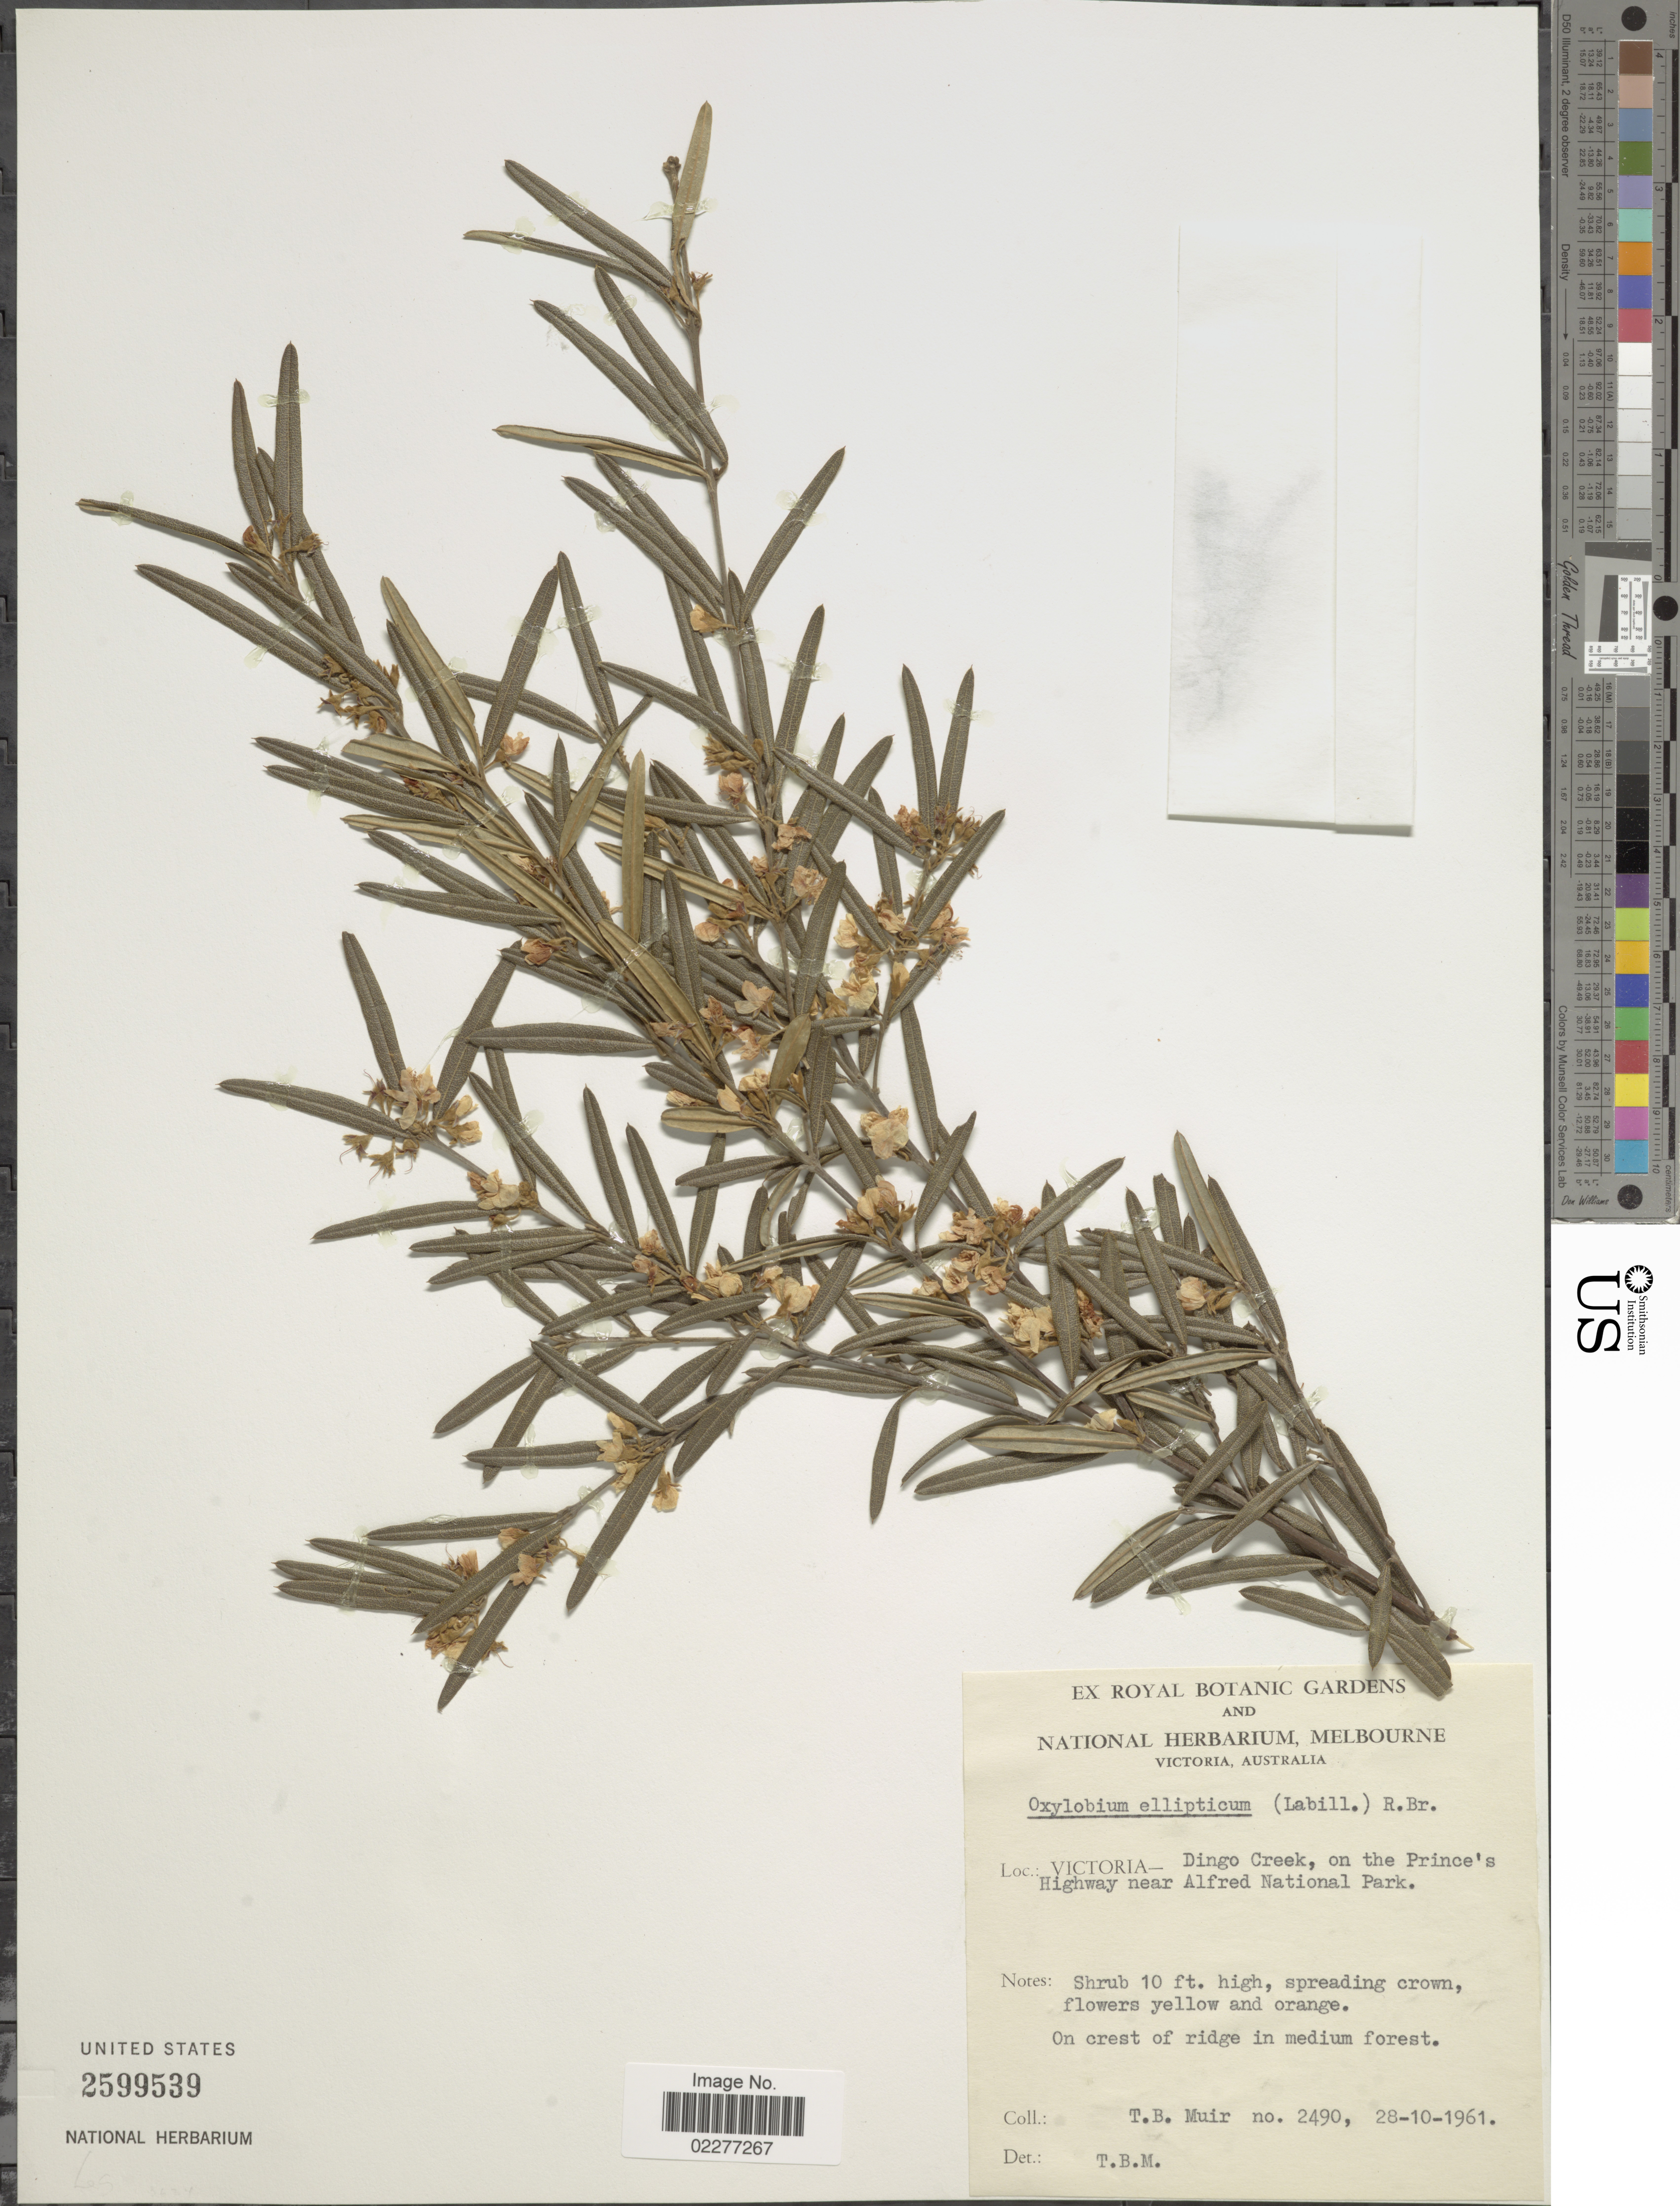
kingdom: Plantae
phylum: Tracheophyta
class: Magnoliopsida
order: Fabales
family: Fabaceae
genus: Oxylobium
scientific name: Oxylobium ellipticum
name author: (Vent.) R. Br.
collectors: T. Muir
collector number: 2490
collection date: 1961-10-28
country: Australia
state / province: Victoria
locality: Victoria - Dingo Creek, on the Prince's Highway near Alfred National Park. On crest of ridge in medium forest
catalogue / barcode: US 2599539